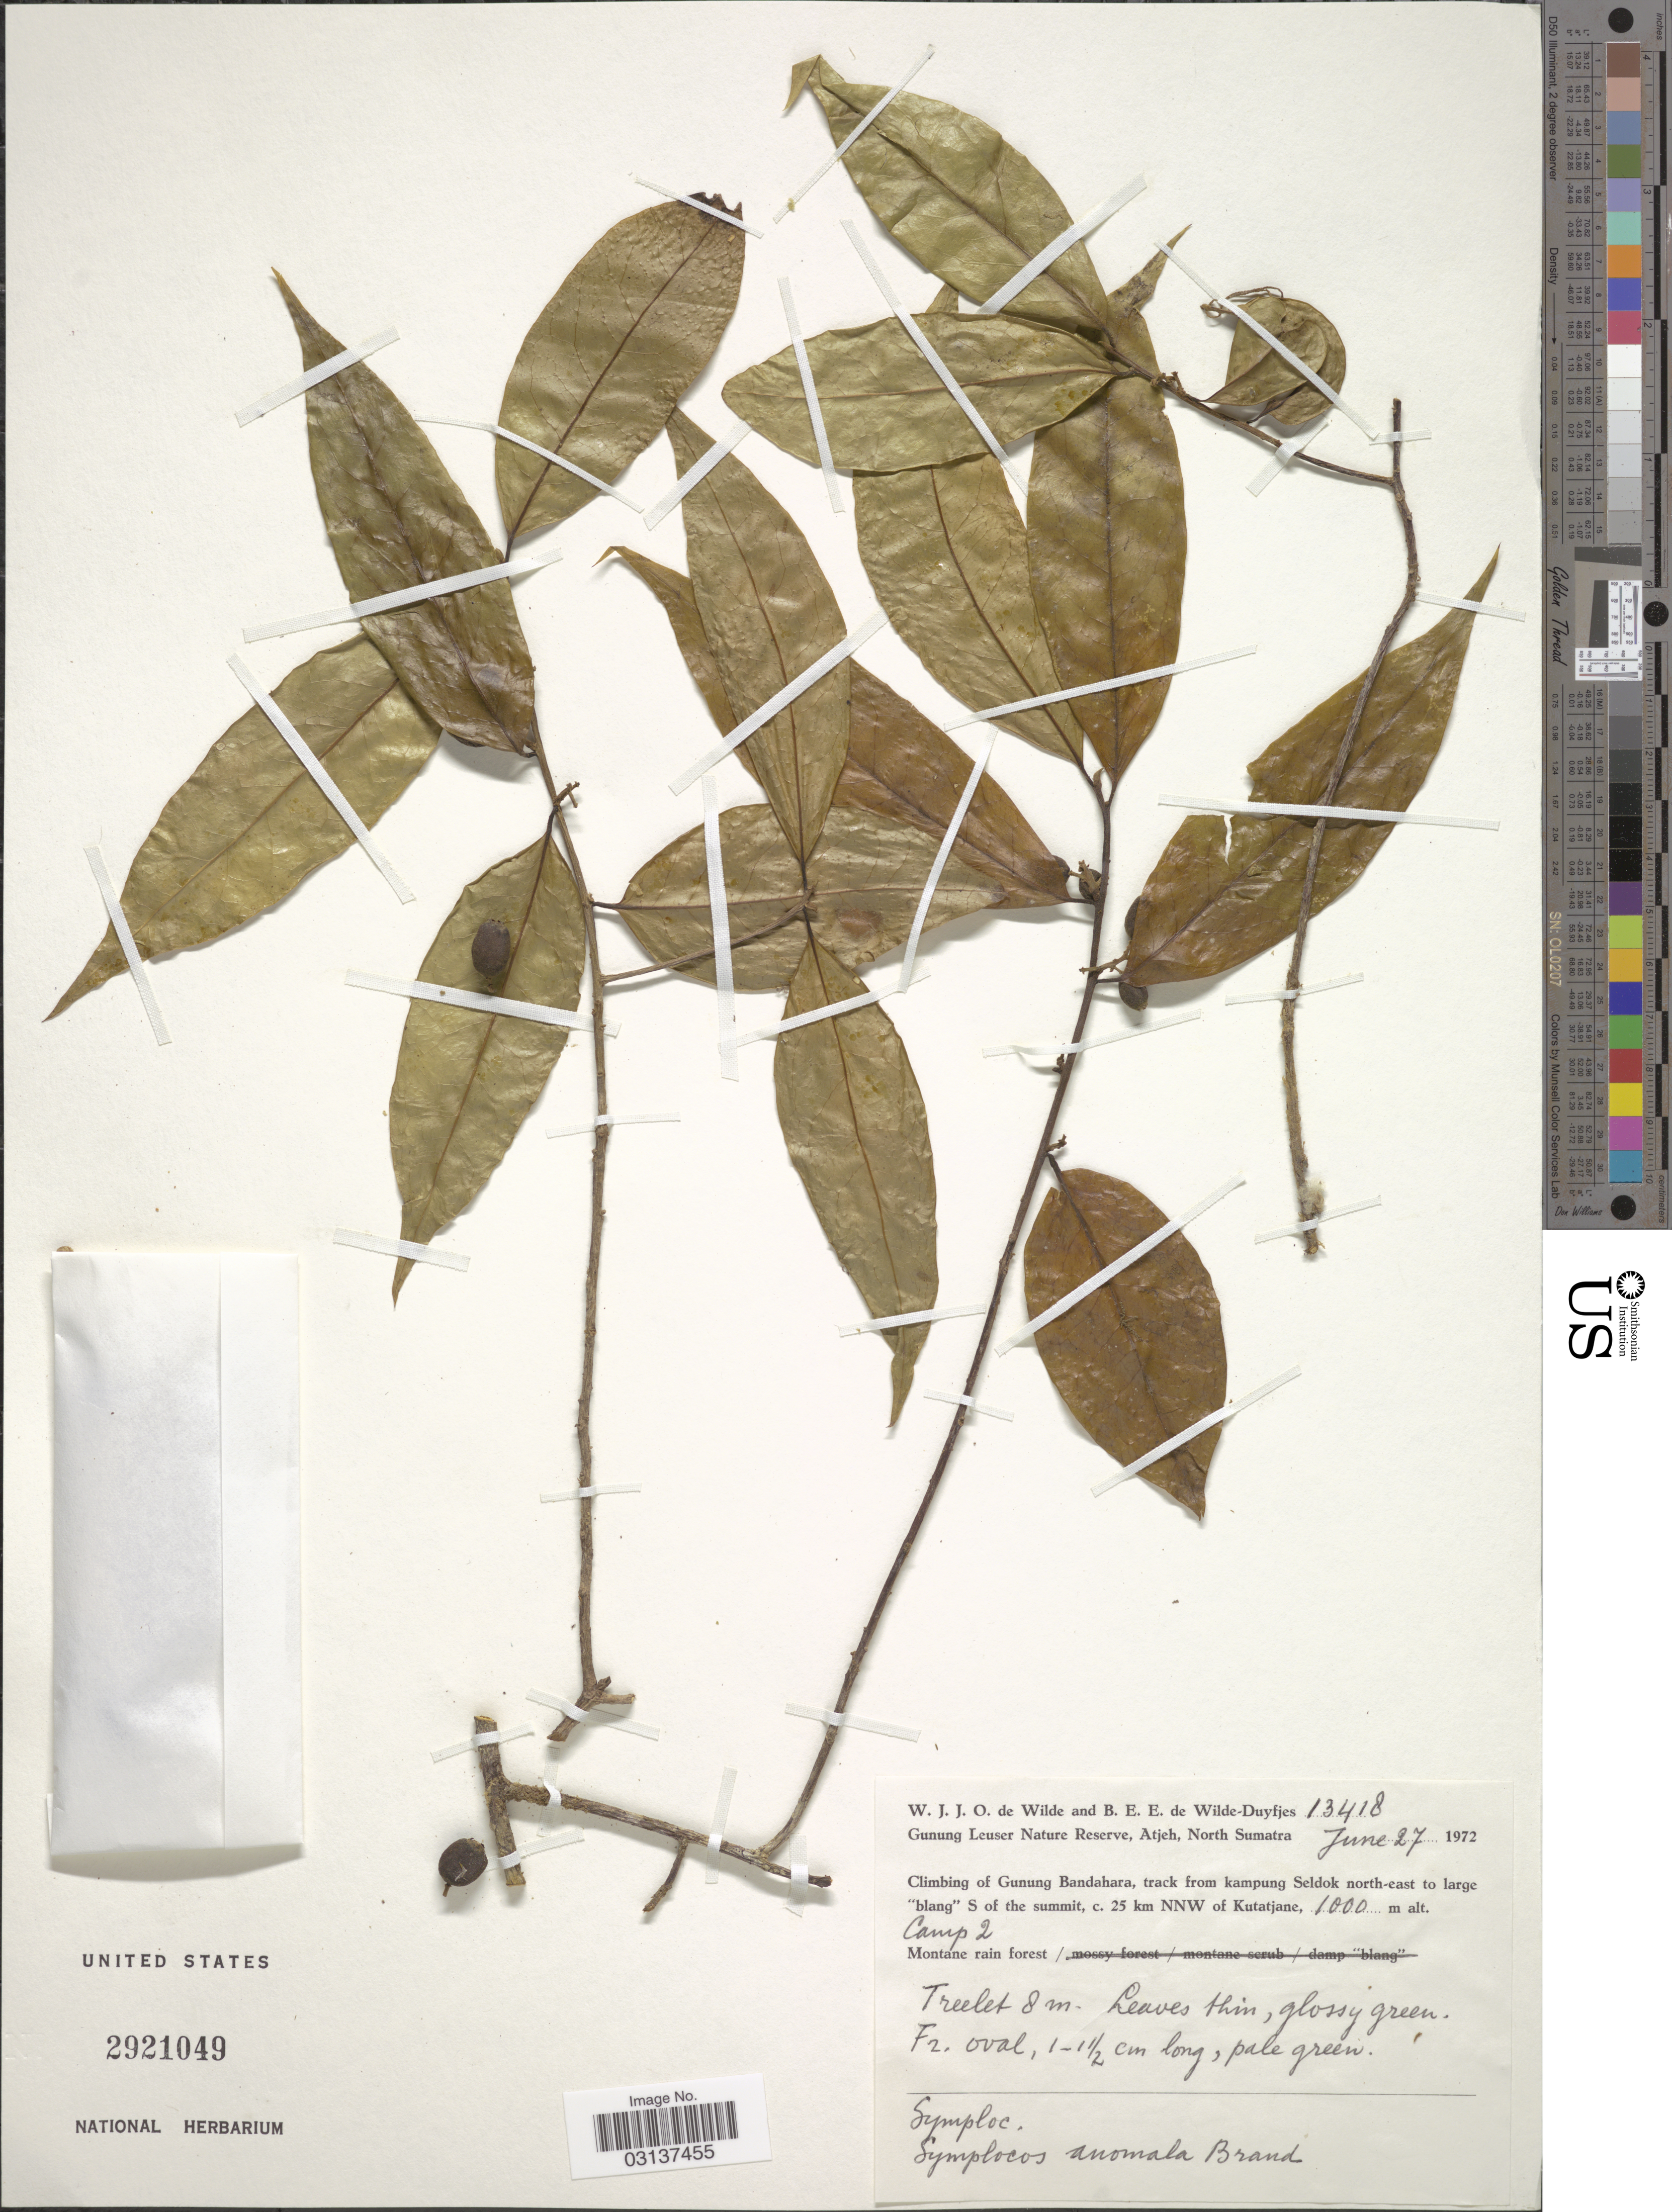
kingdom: Plantae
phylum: Tracheophyta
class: Magnoliopsida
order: Ericales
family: Symplocaceae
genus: Symplocos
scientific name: Symplocos anomala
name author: Brand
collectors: W. J. de Wilde & B. E. de Wilde-Duyfjes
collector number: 13418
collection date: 1972-06-27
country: Indonesia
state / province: Sumatra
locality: Gunung Leuser Nature Reserve, Atjeh, North Sumatra. Climbing of Gunung Bandahara, track from kampung Seldok north-east to large "blang" S of the summit, c. 25 km NNW of Kutatjane, Camp 2.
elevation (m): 1000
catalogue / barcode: US 2921049